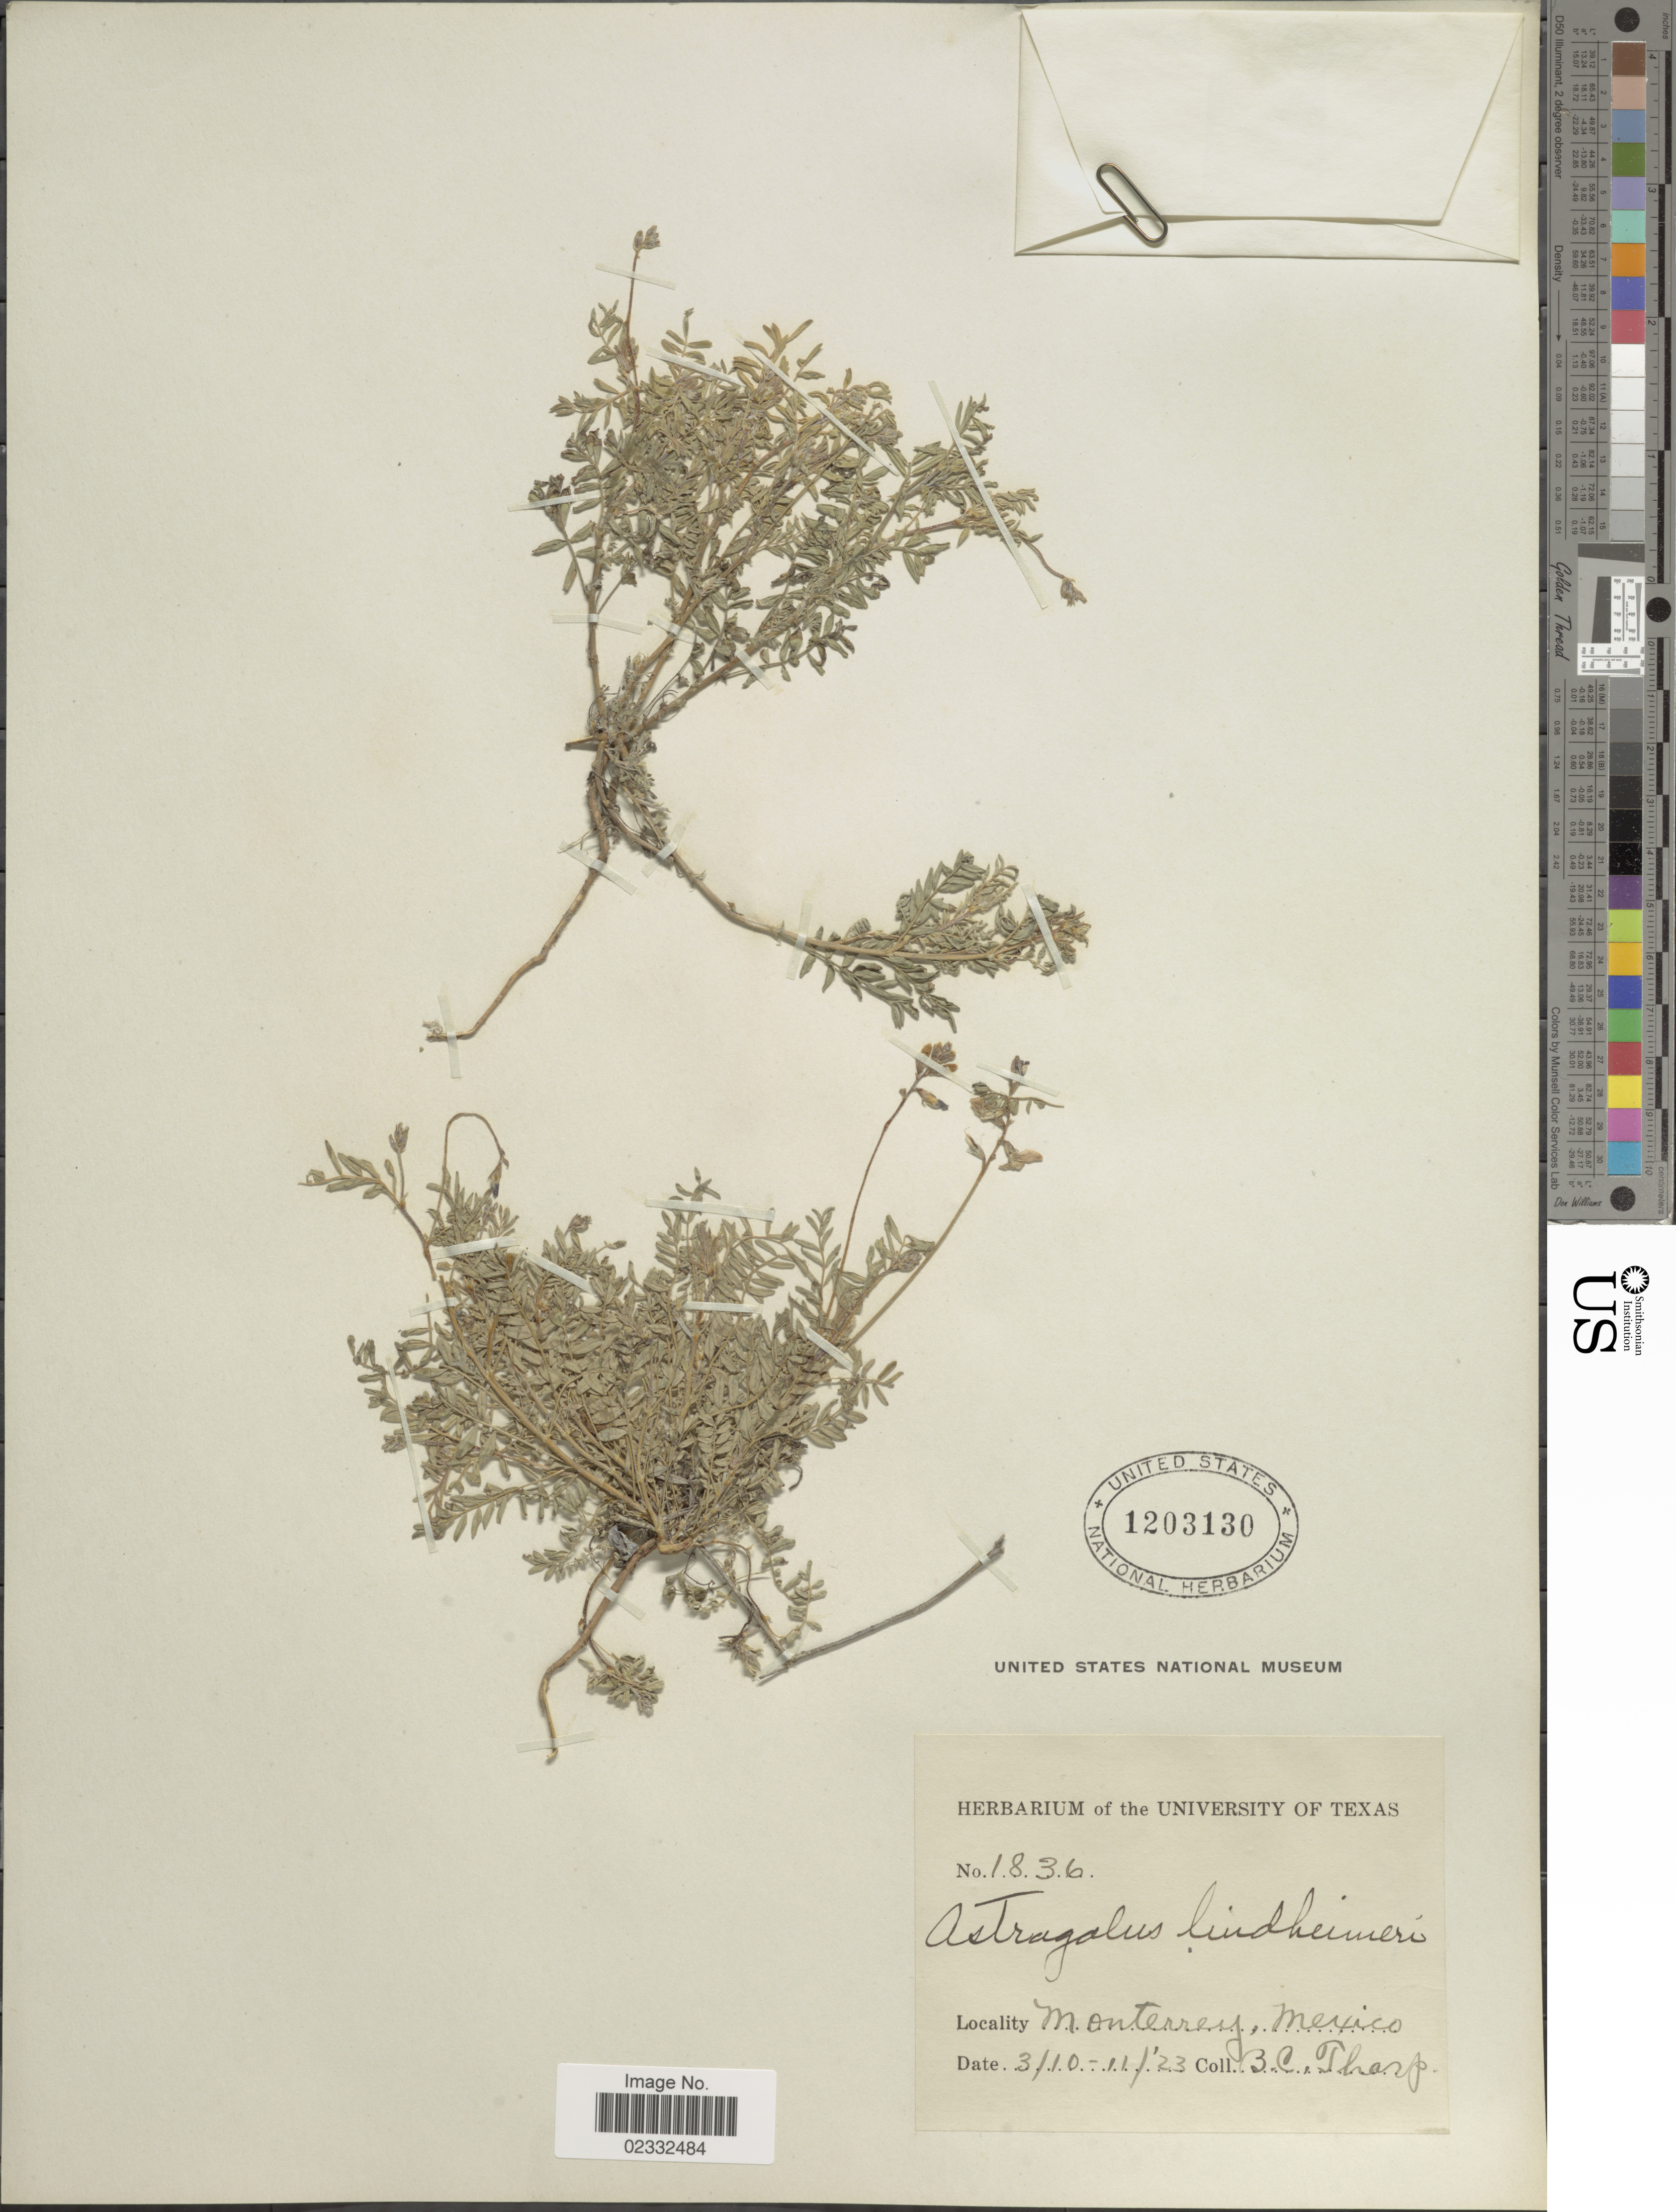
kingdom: Plantae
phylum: Tracheophyta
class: Magnoliopsida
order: Fabales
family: Fabaceae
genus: Astragalus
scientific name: Astragalus lindheimeri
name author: Engelm. ex A. Gray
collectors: B. C. Tharp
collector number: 1836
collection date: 1923-10-03/1923-11-03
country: Mexico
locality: Monterrey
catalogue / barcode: US 1203130